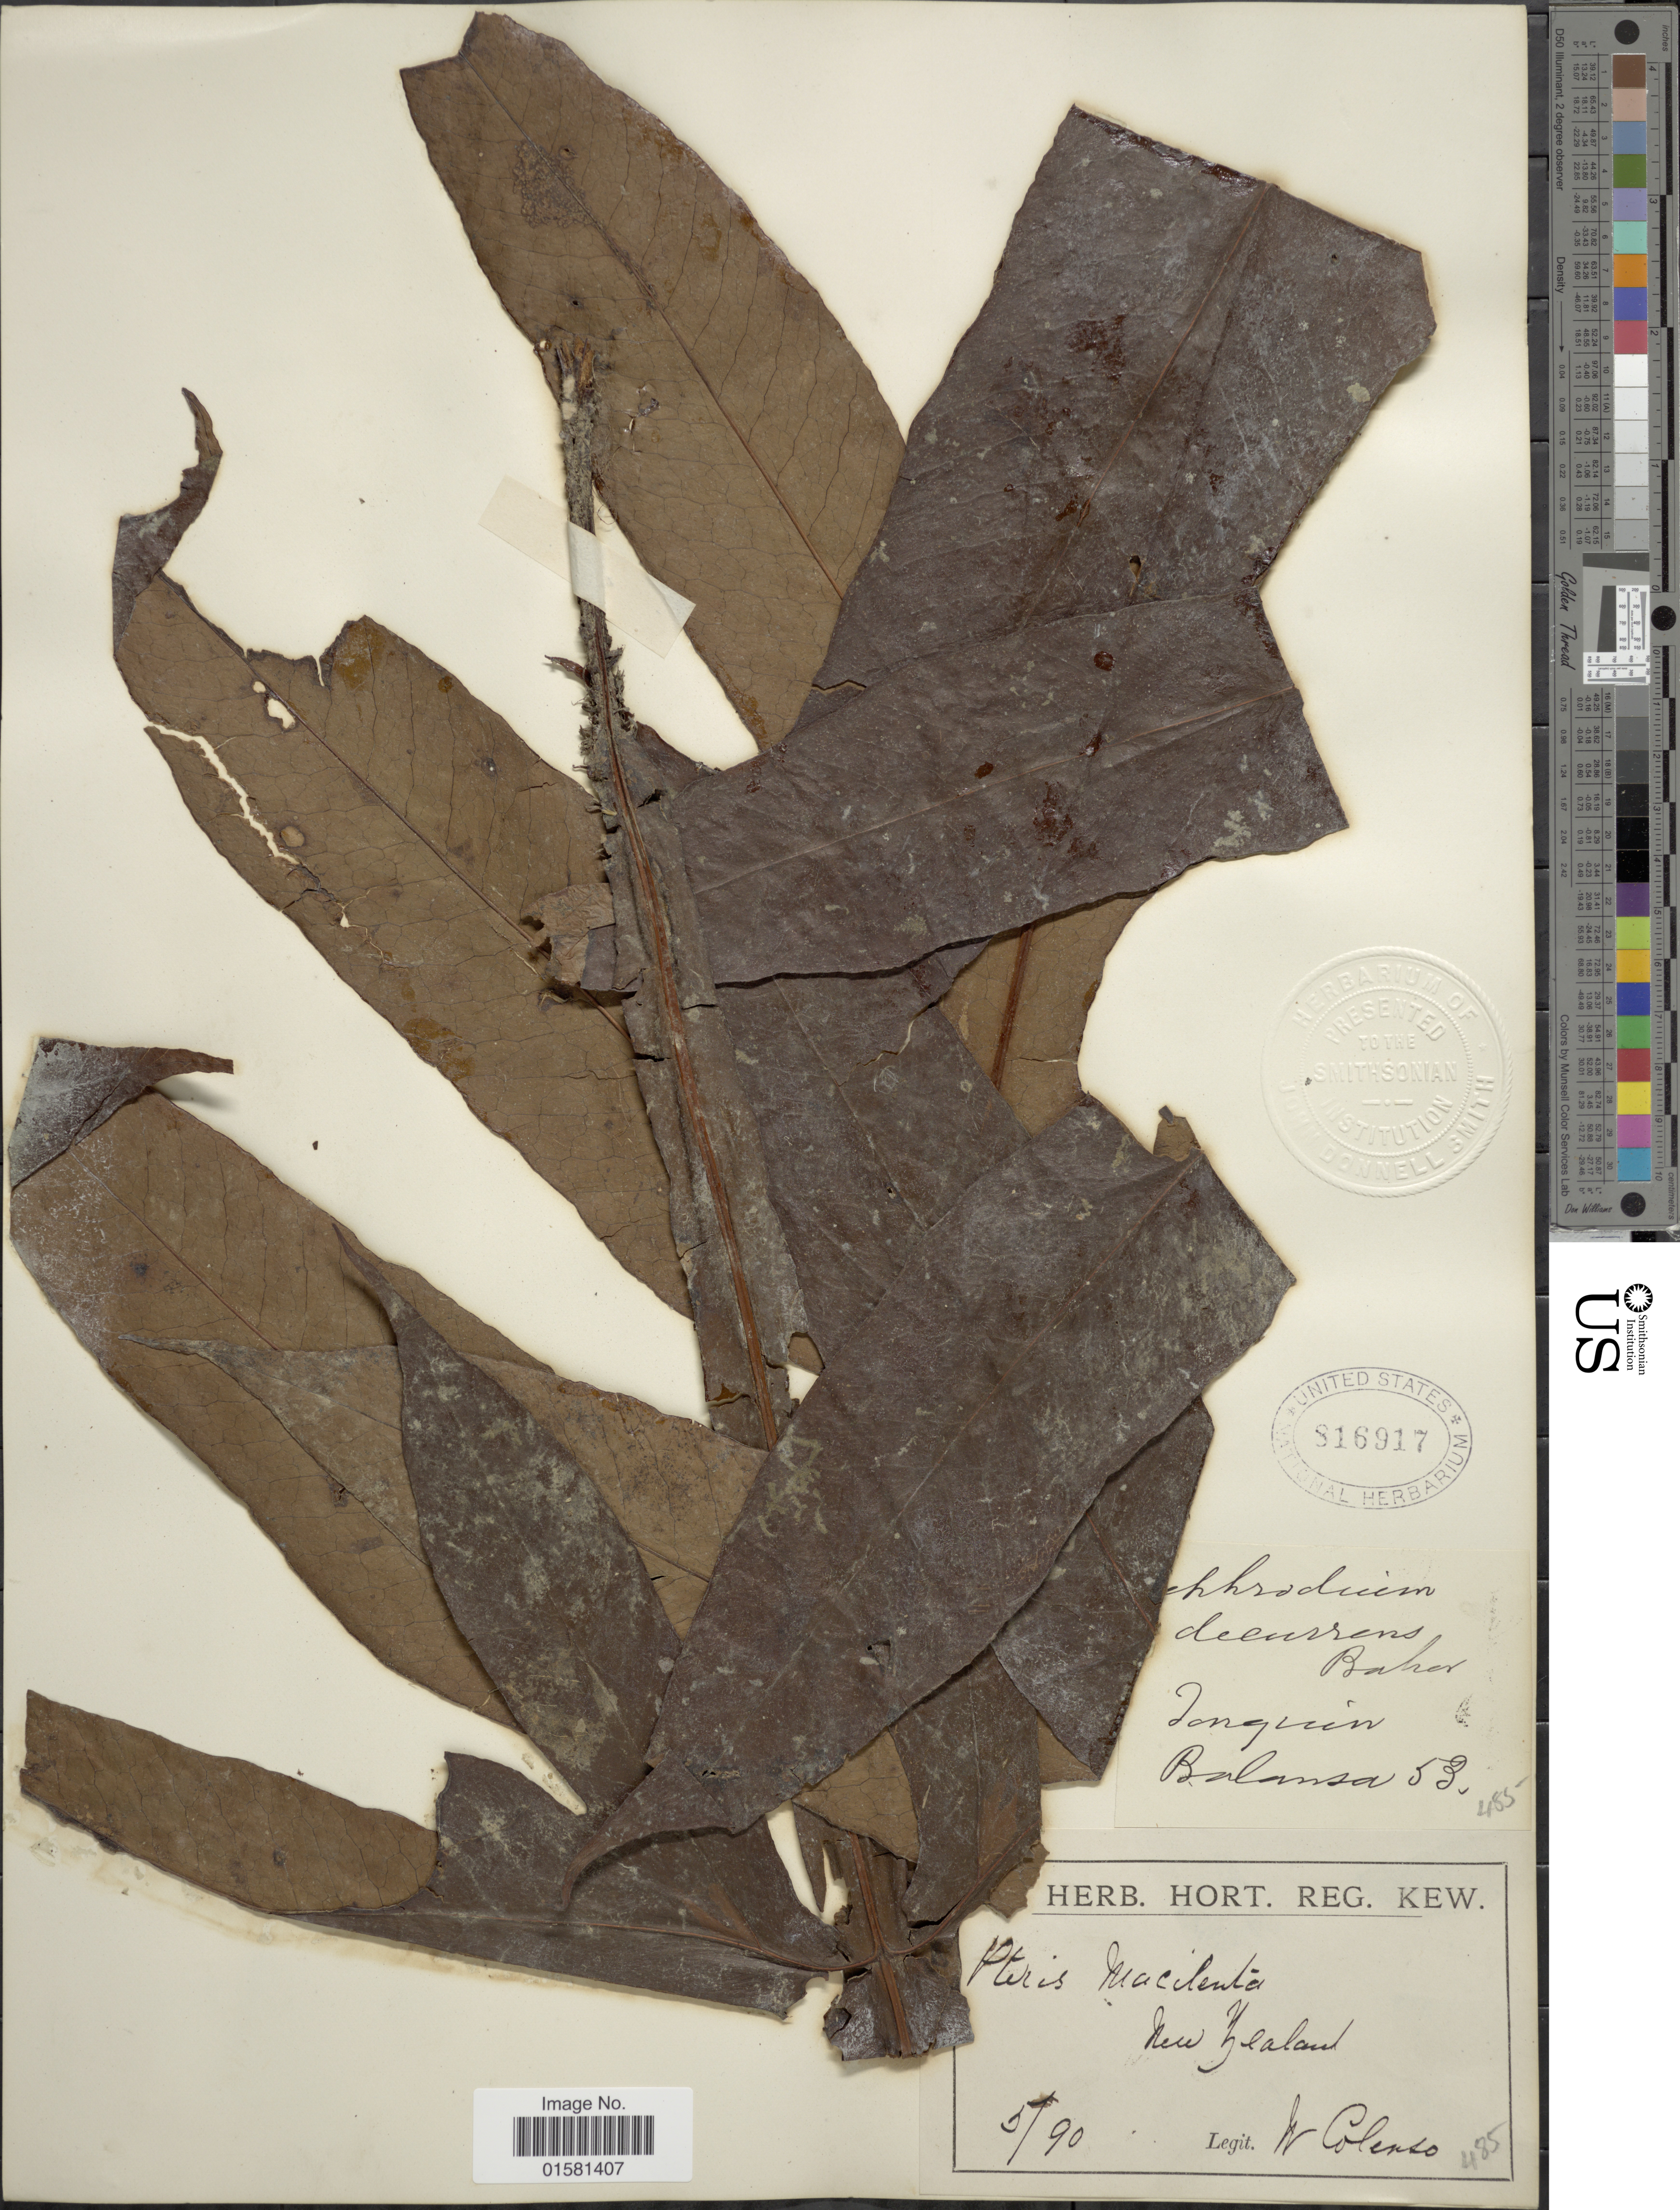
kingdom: Plantae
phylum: Tracheophyta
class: Polypodiopsida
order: Polypodiales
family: Tectariaceae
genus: Tectaria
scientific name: Tectaria decurrens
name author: (Presel.) Copel. in Elmer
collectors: W. Colenso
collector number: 485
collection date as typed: Transcribed d/m/y: /5/90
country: New Zealand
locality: New Zealand.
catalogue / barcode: US 816917